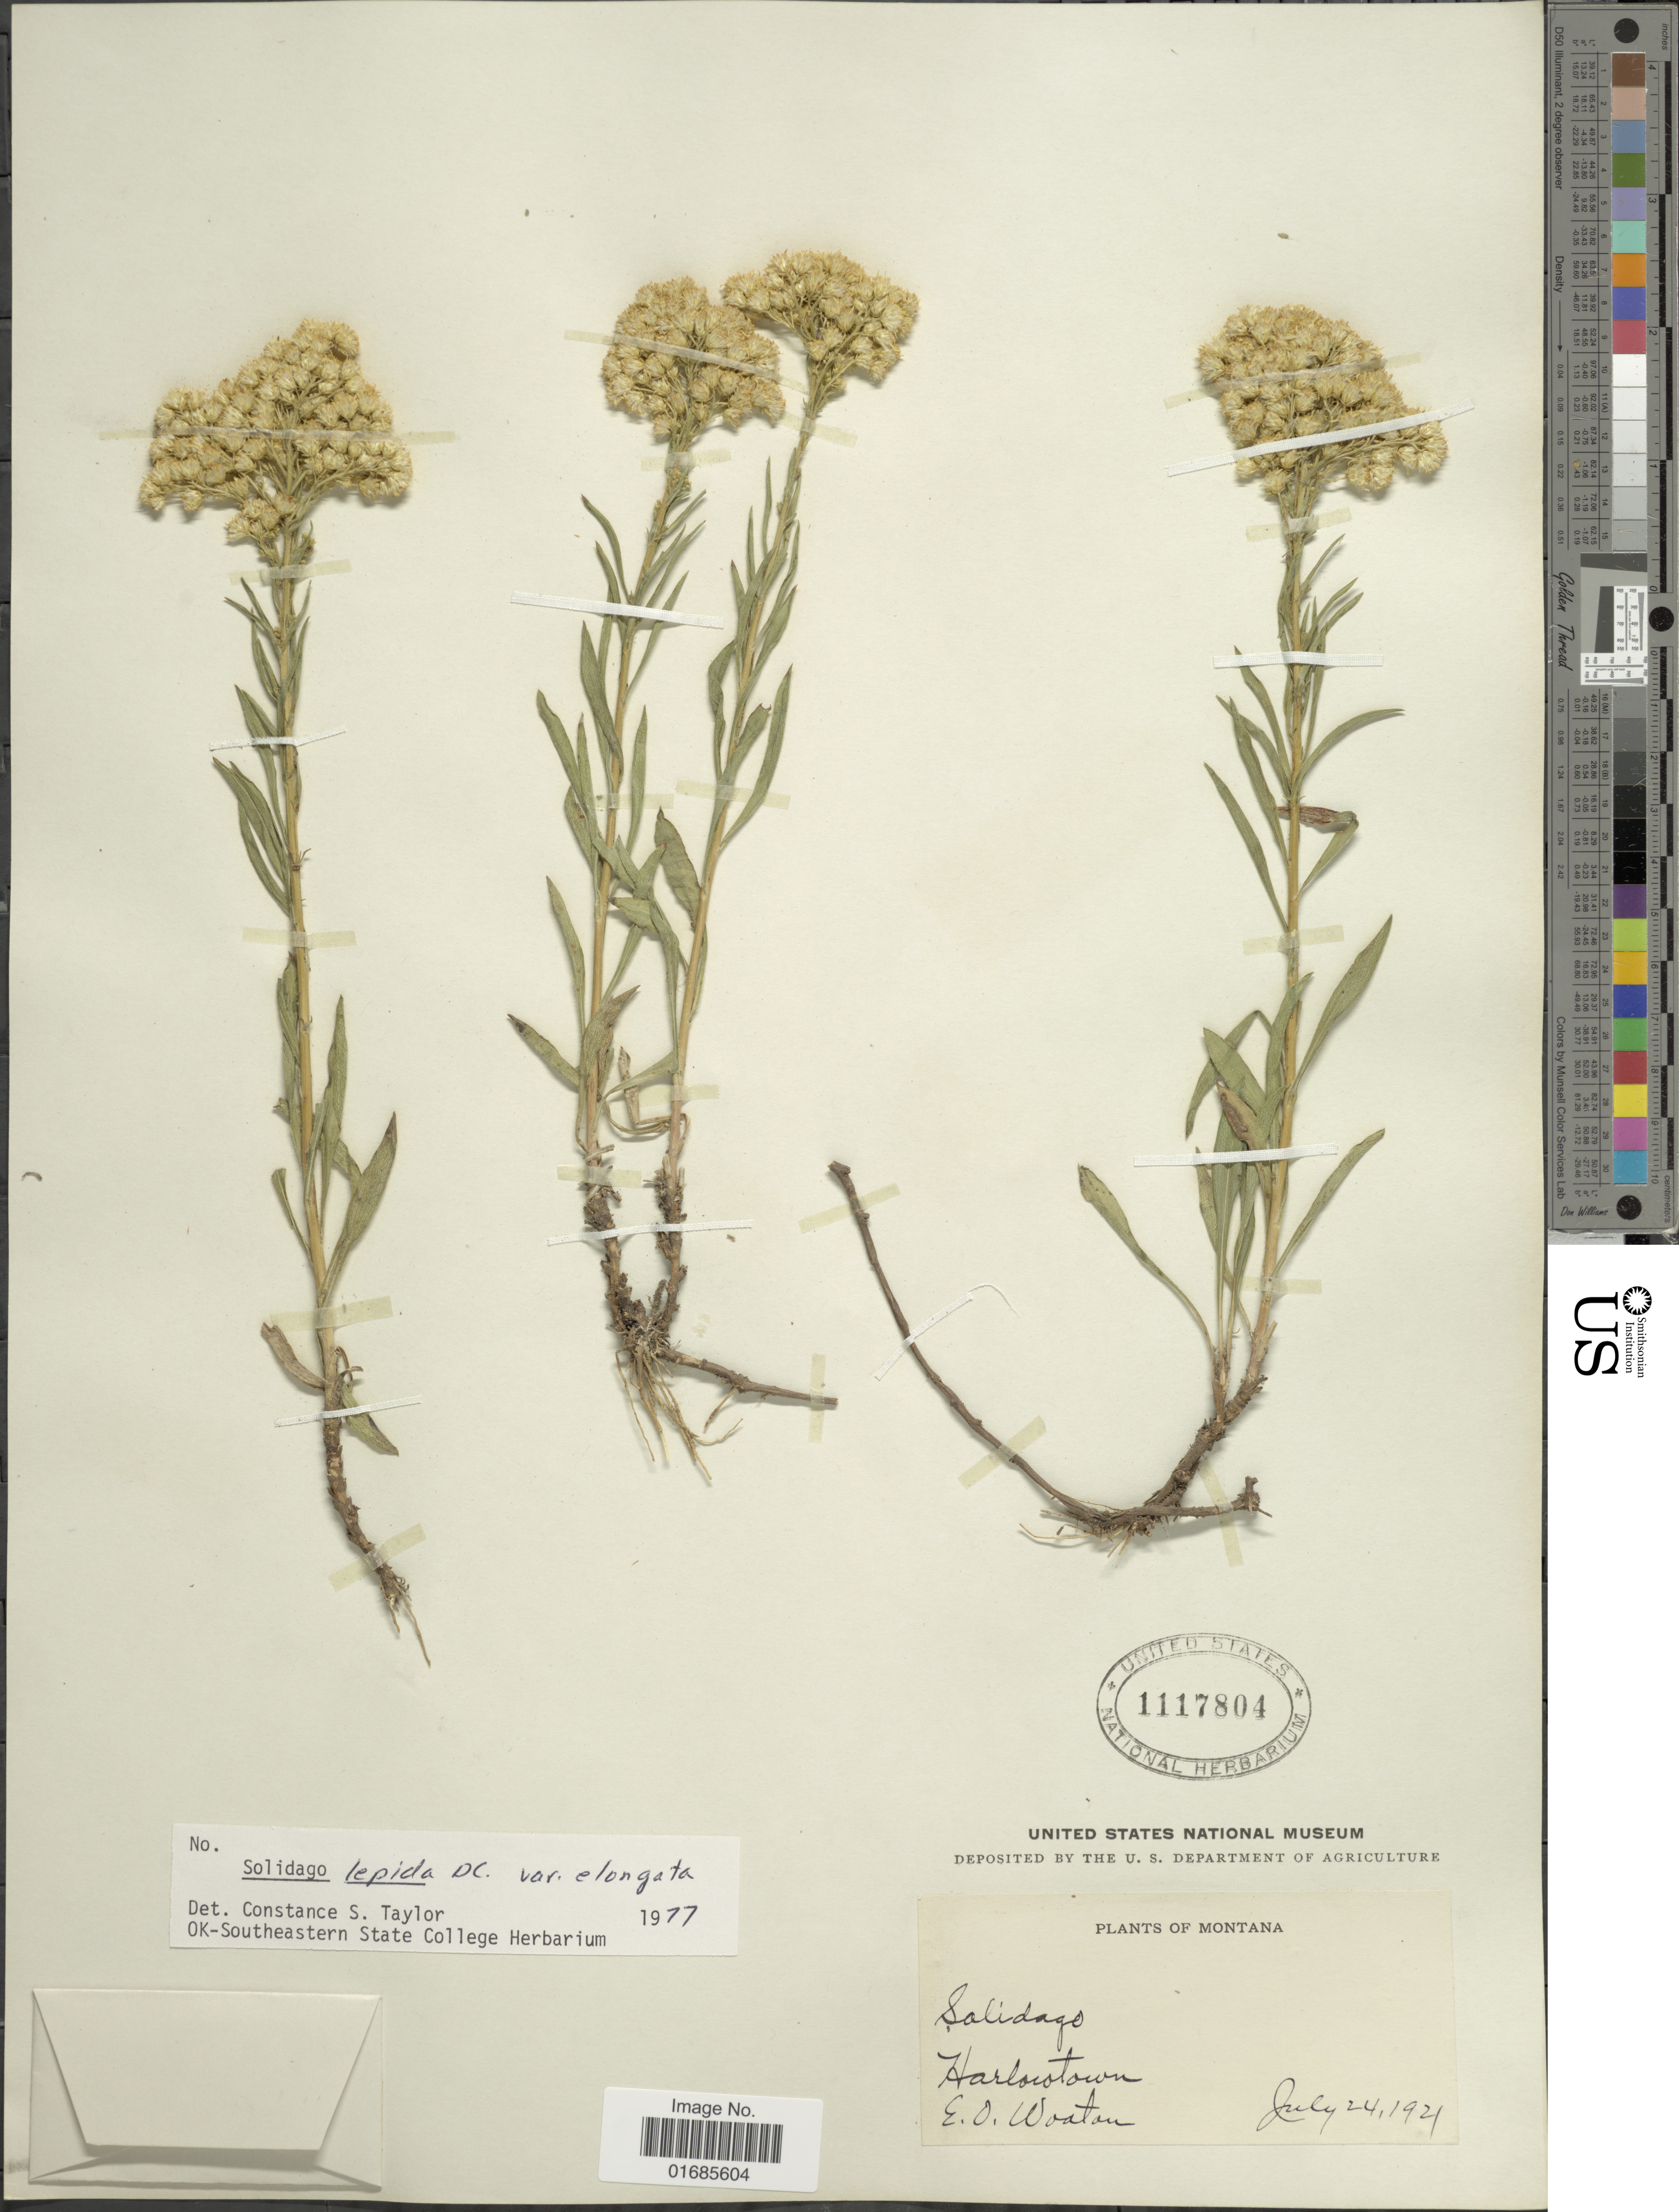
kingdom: Plantae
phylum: Tracheophyta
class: Magnoliopsida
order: Asterales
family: Asteraceae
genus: Solidago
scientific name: Solidago canadensis var. salebrosa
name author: (Piper) M.E. Jones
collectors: E. O. Wooton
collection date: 1921-07-24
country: United States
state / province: Montana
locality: Harlowtown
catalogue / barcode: US 1117804